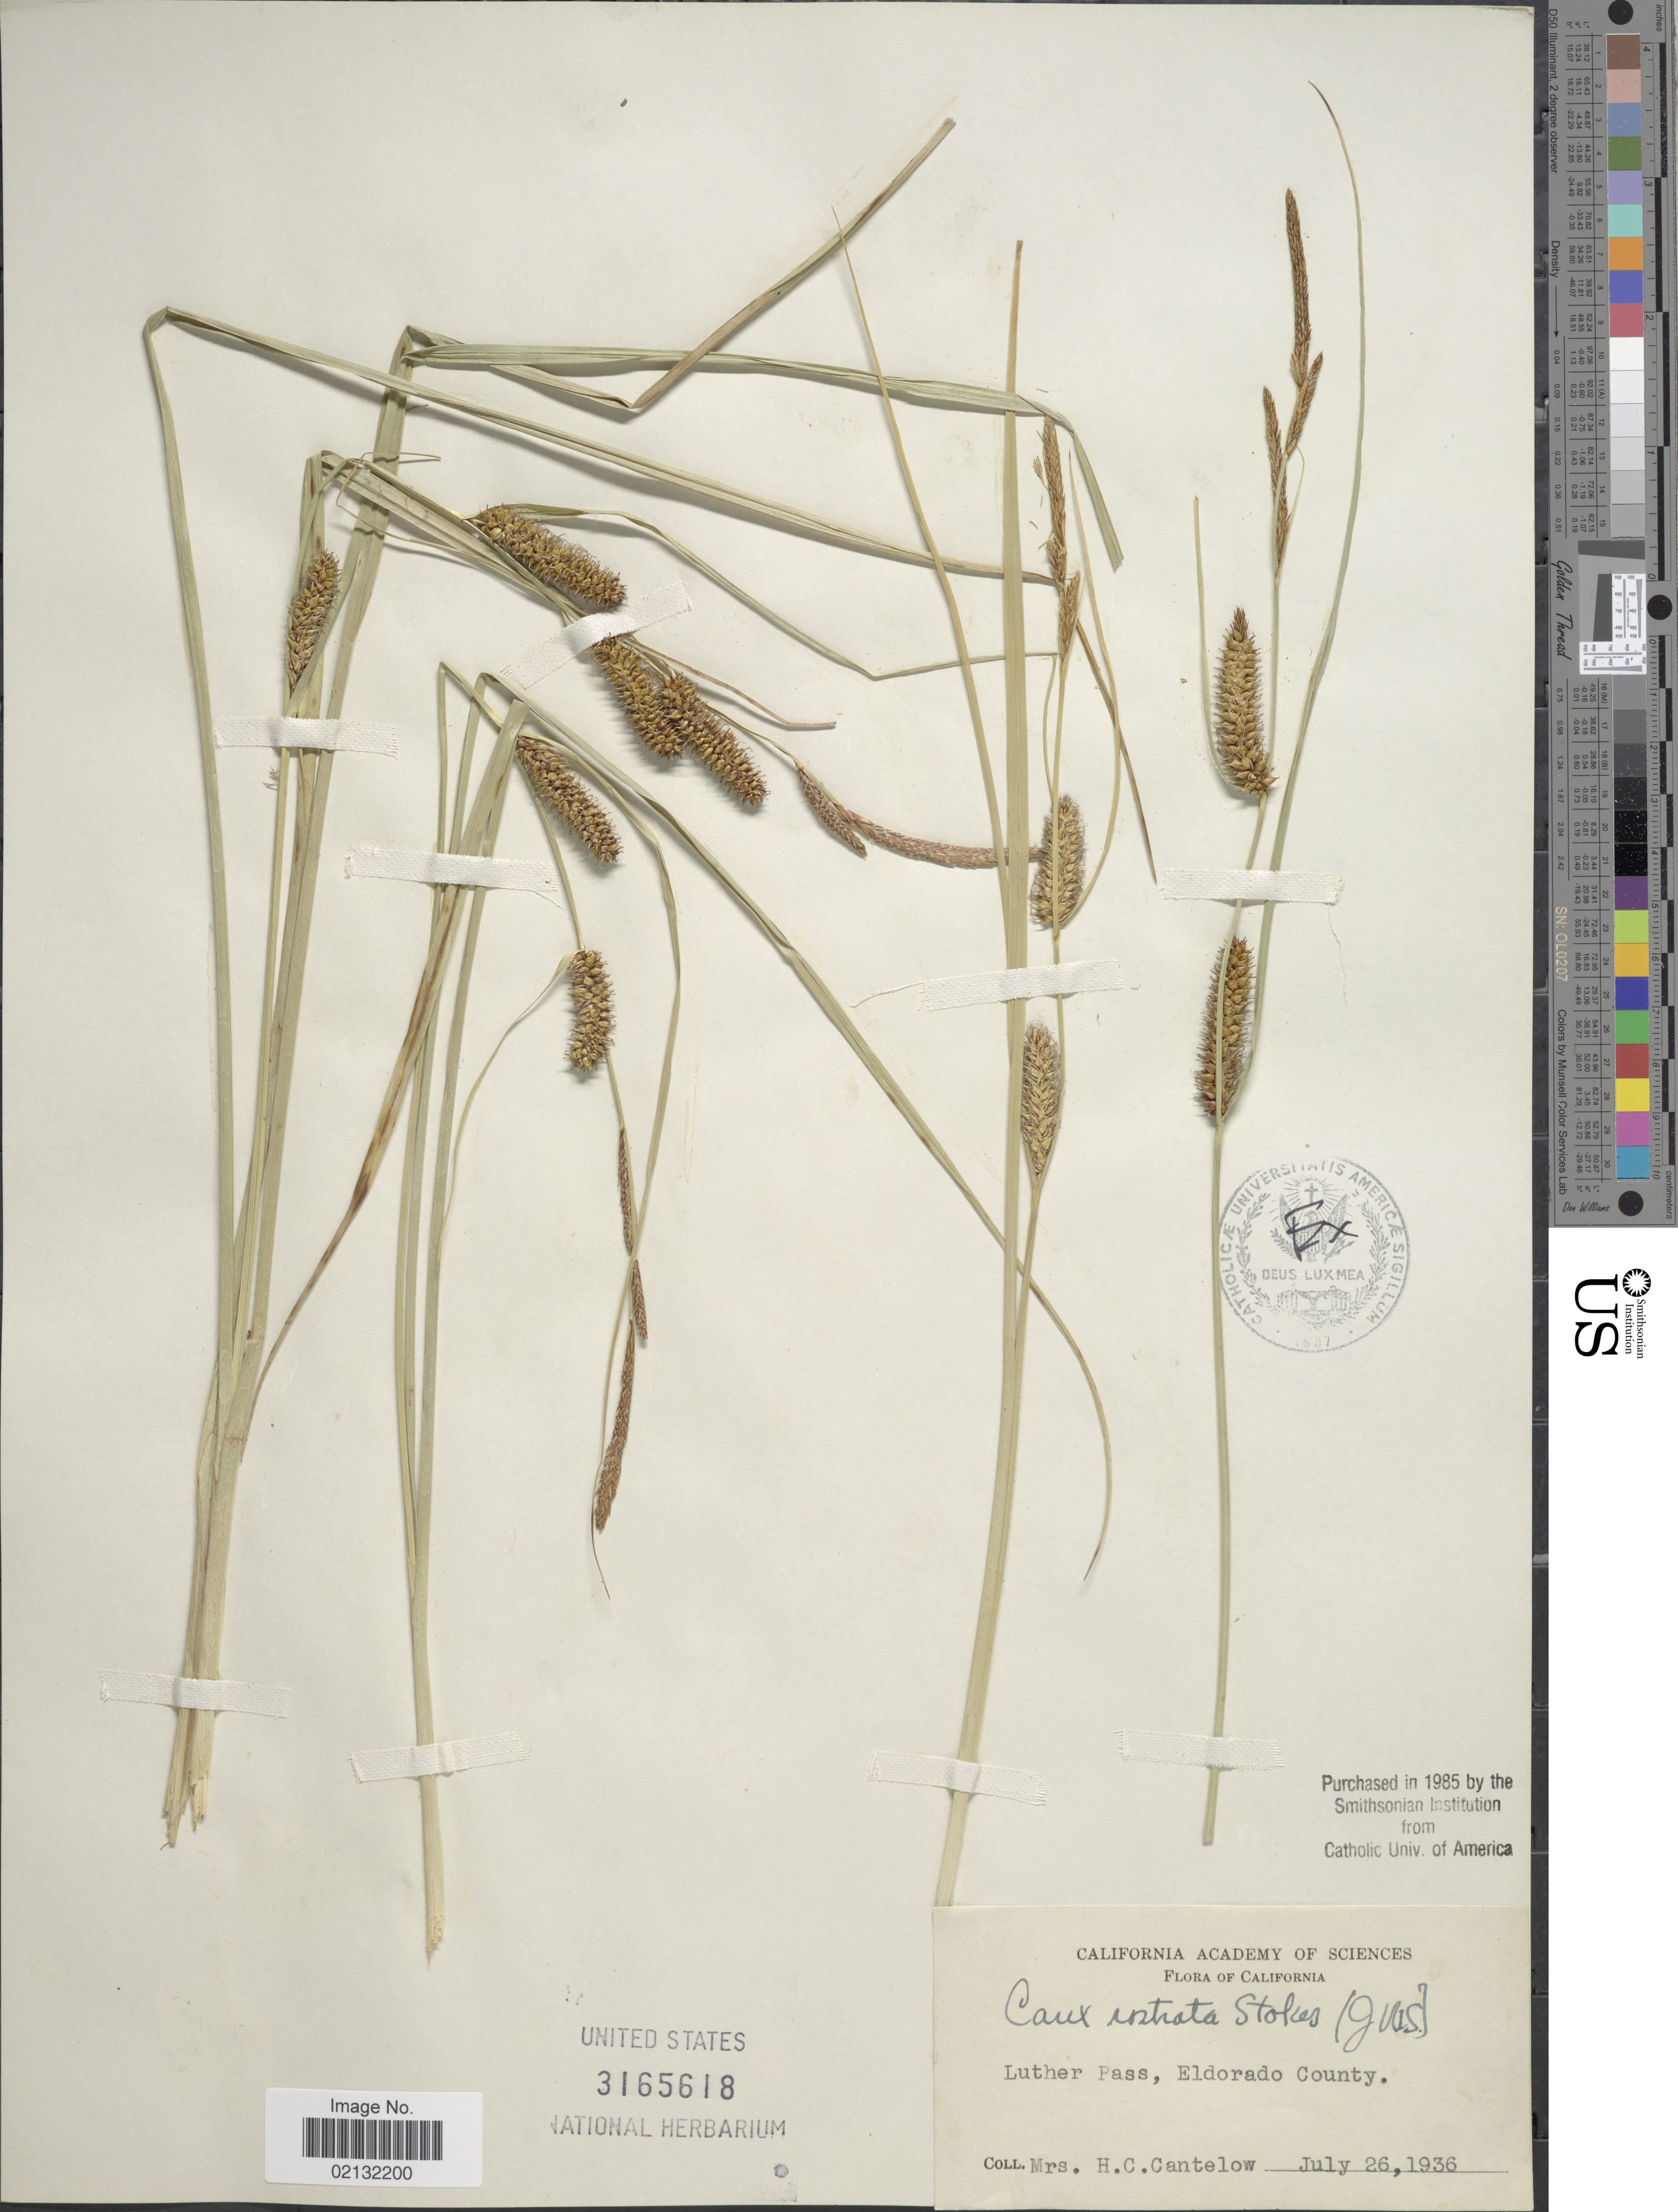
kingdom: Plantae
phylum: Tracheophyta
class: Liliopsida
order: Poales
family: Cyperaceae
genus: Carex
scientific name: Carex rostrata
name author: Stokes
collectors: H. Cantelow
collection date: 1936-07-26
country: United States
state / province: California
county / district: El Dorado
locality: California, Luther Pass, Eldorado County.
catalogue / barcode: US 3165618